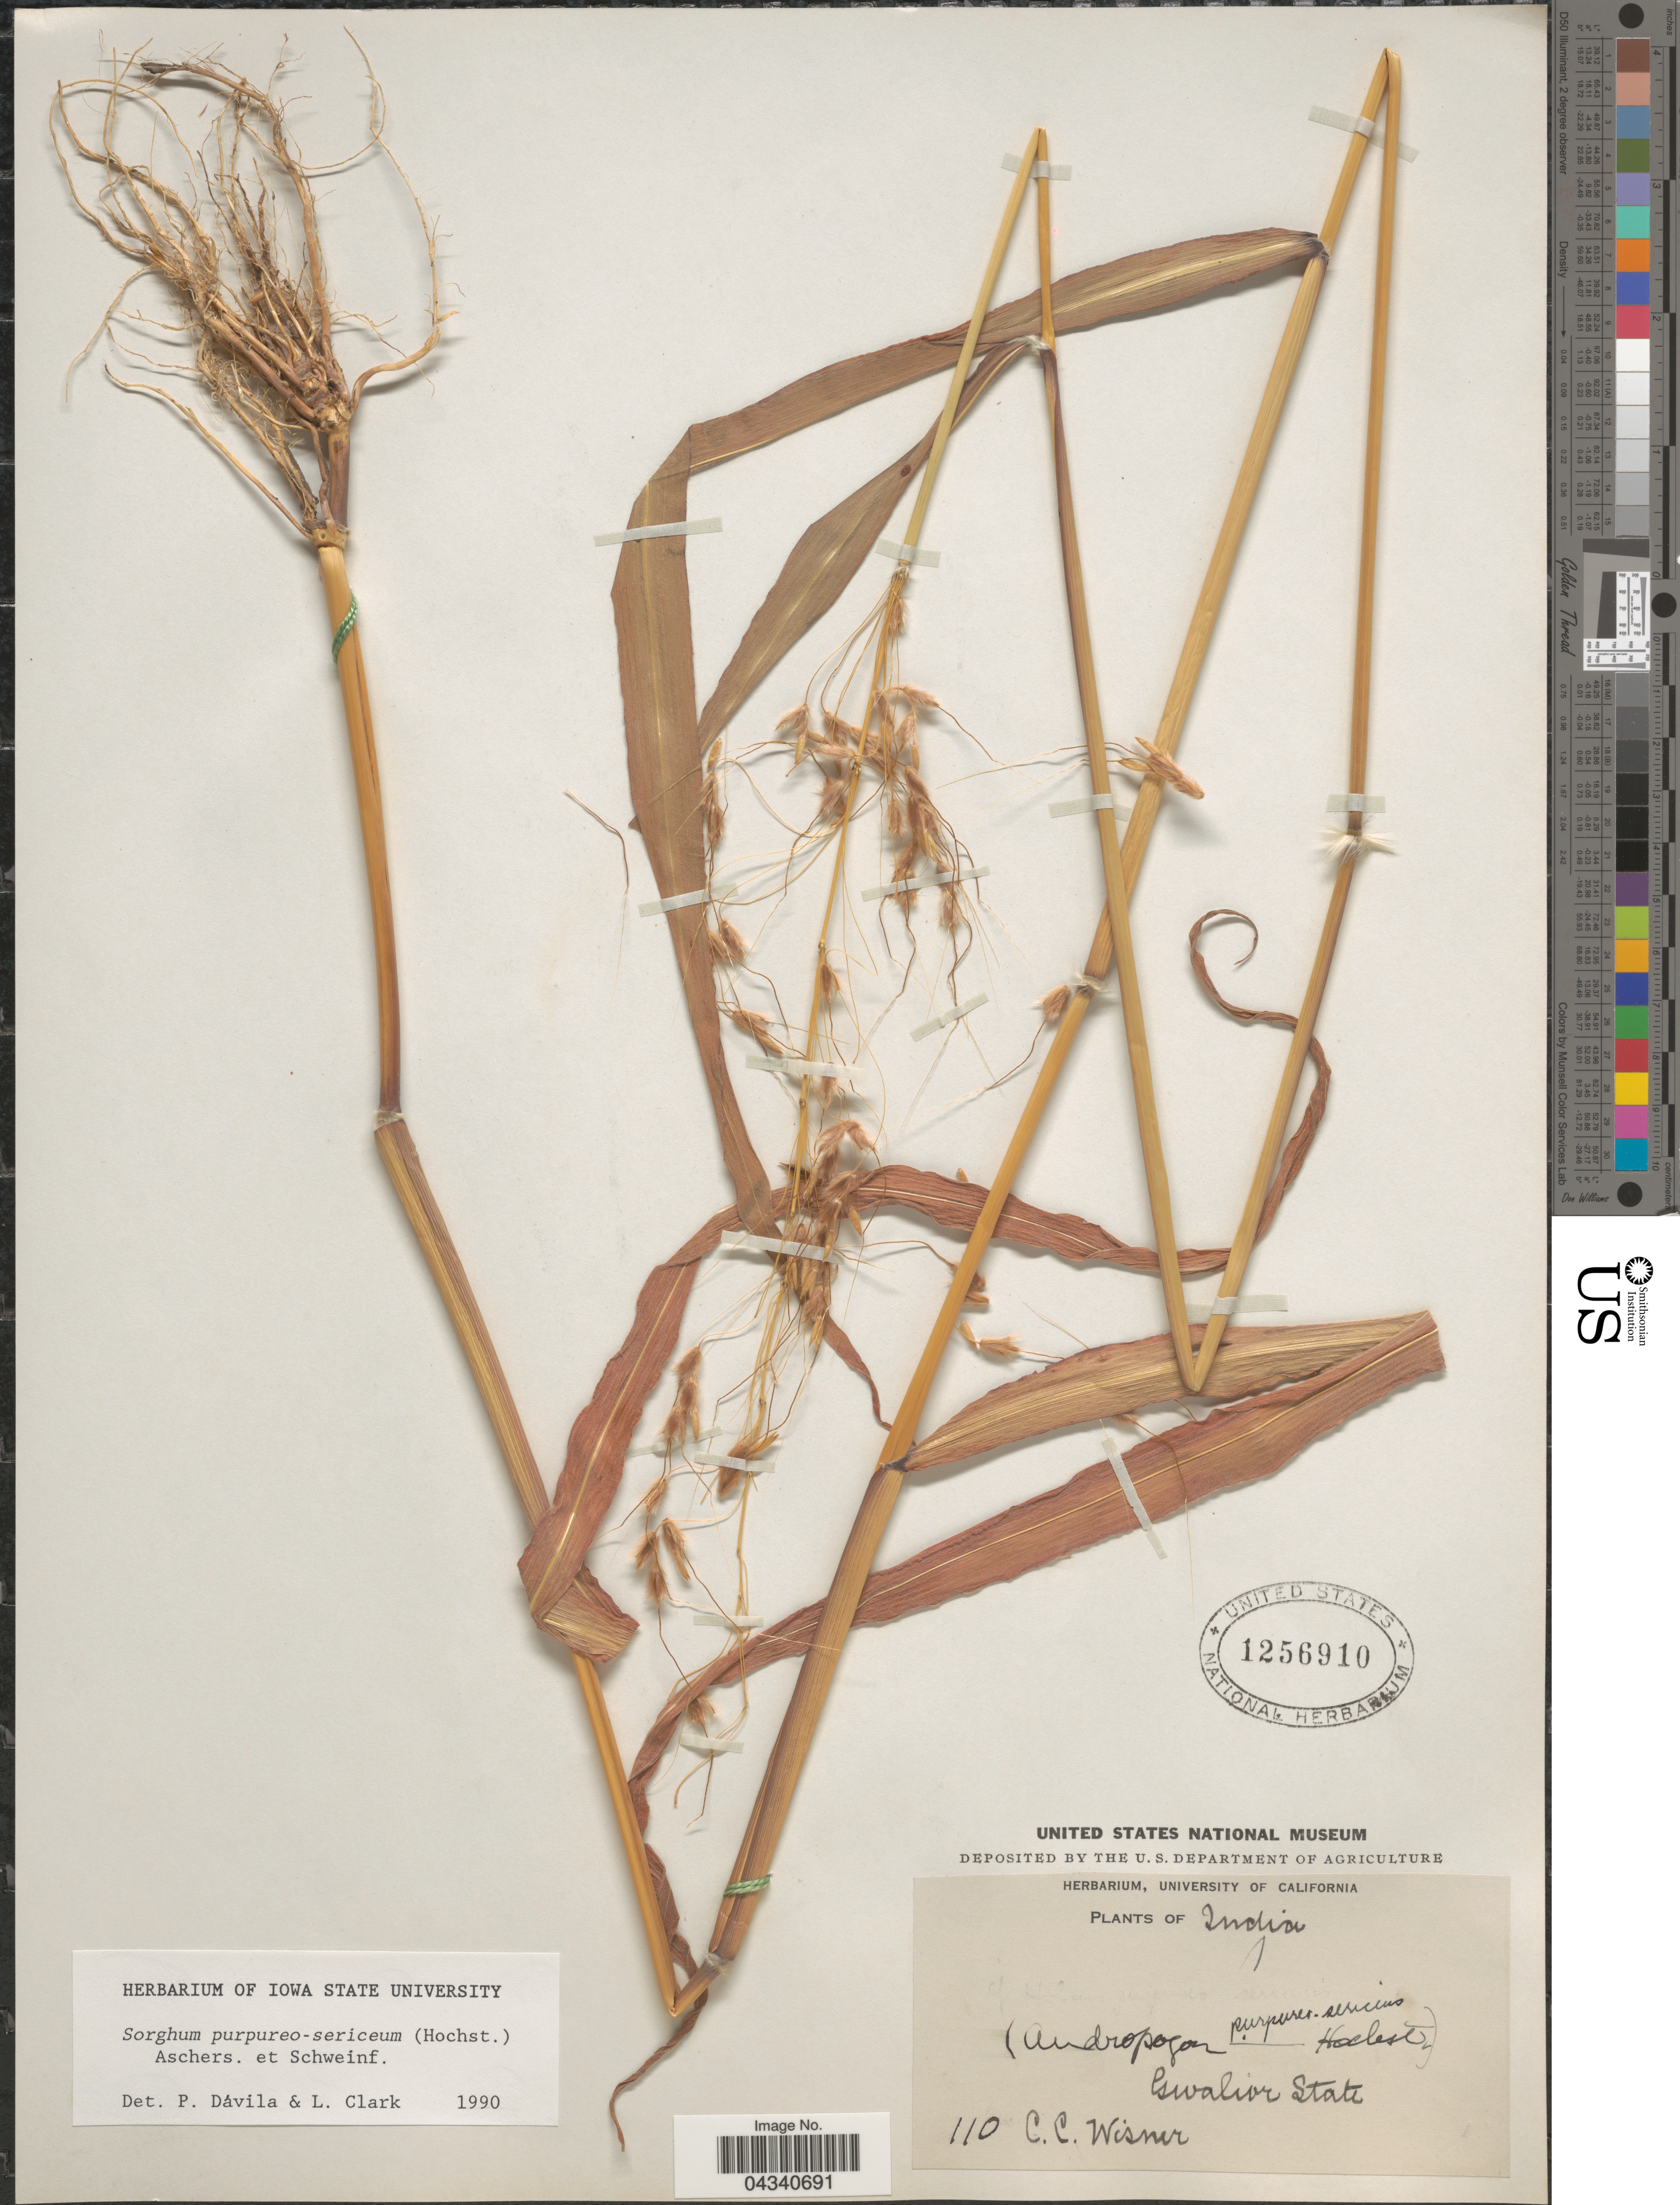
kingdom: Plantae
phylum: Tracheophyta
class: Liliopsida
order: Poales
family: Poaceae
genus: Sorghum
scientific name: Sorghum purpureosericeum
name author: (A. Rich.) Schweinf. & Asch.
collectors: C. Wisner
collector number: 110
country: India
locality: Gwalior State.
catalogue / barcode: US 1256910